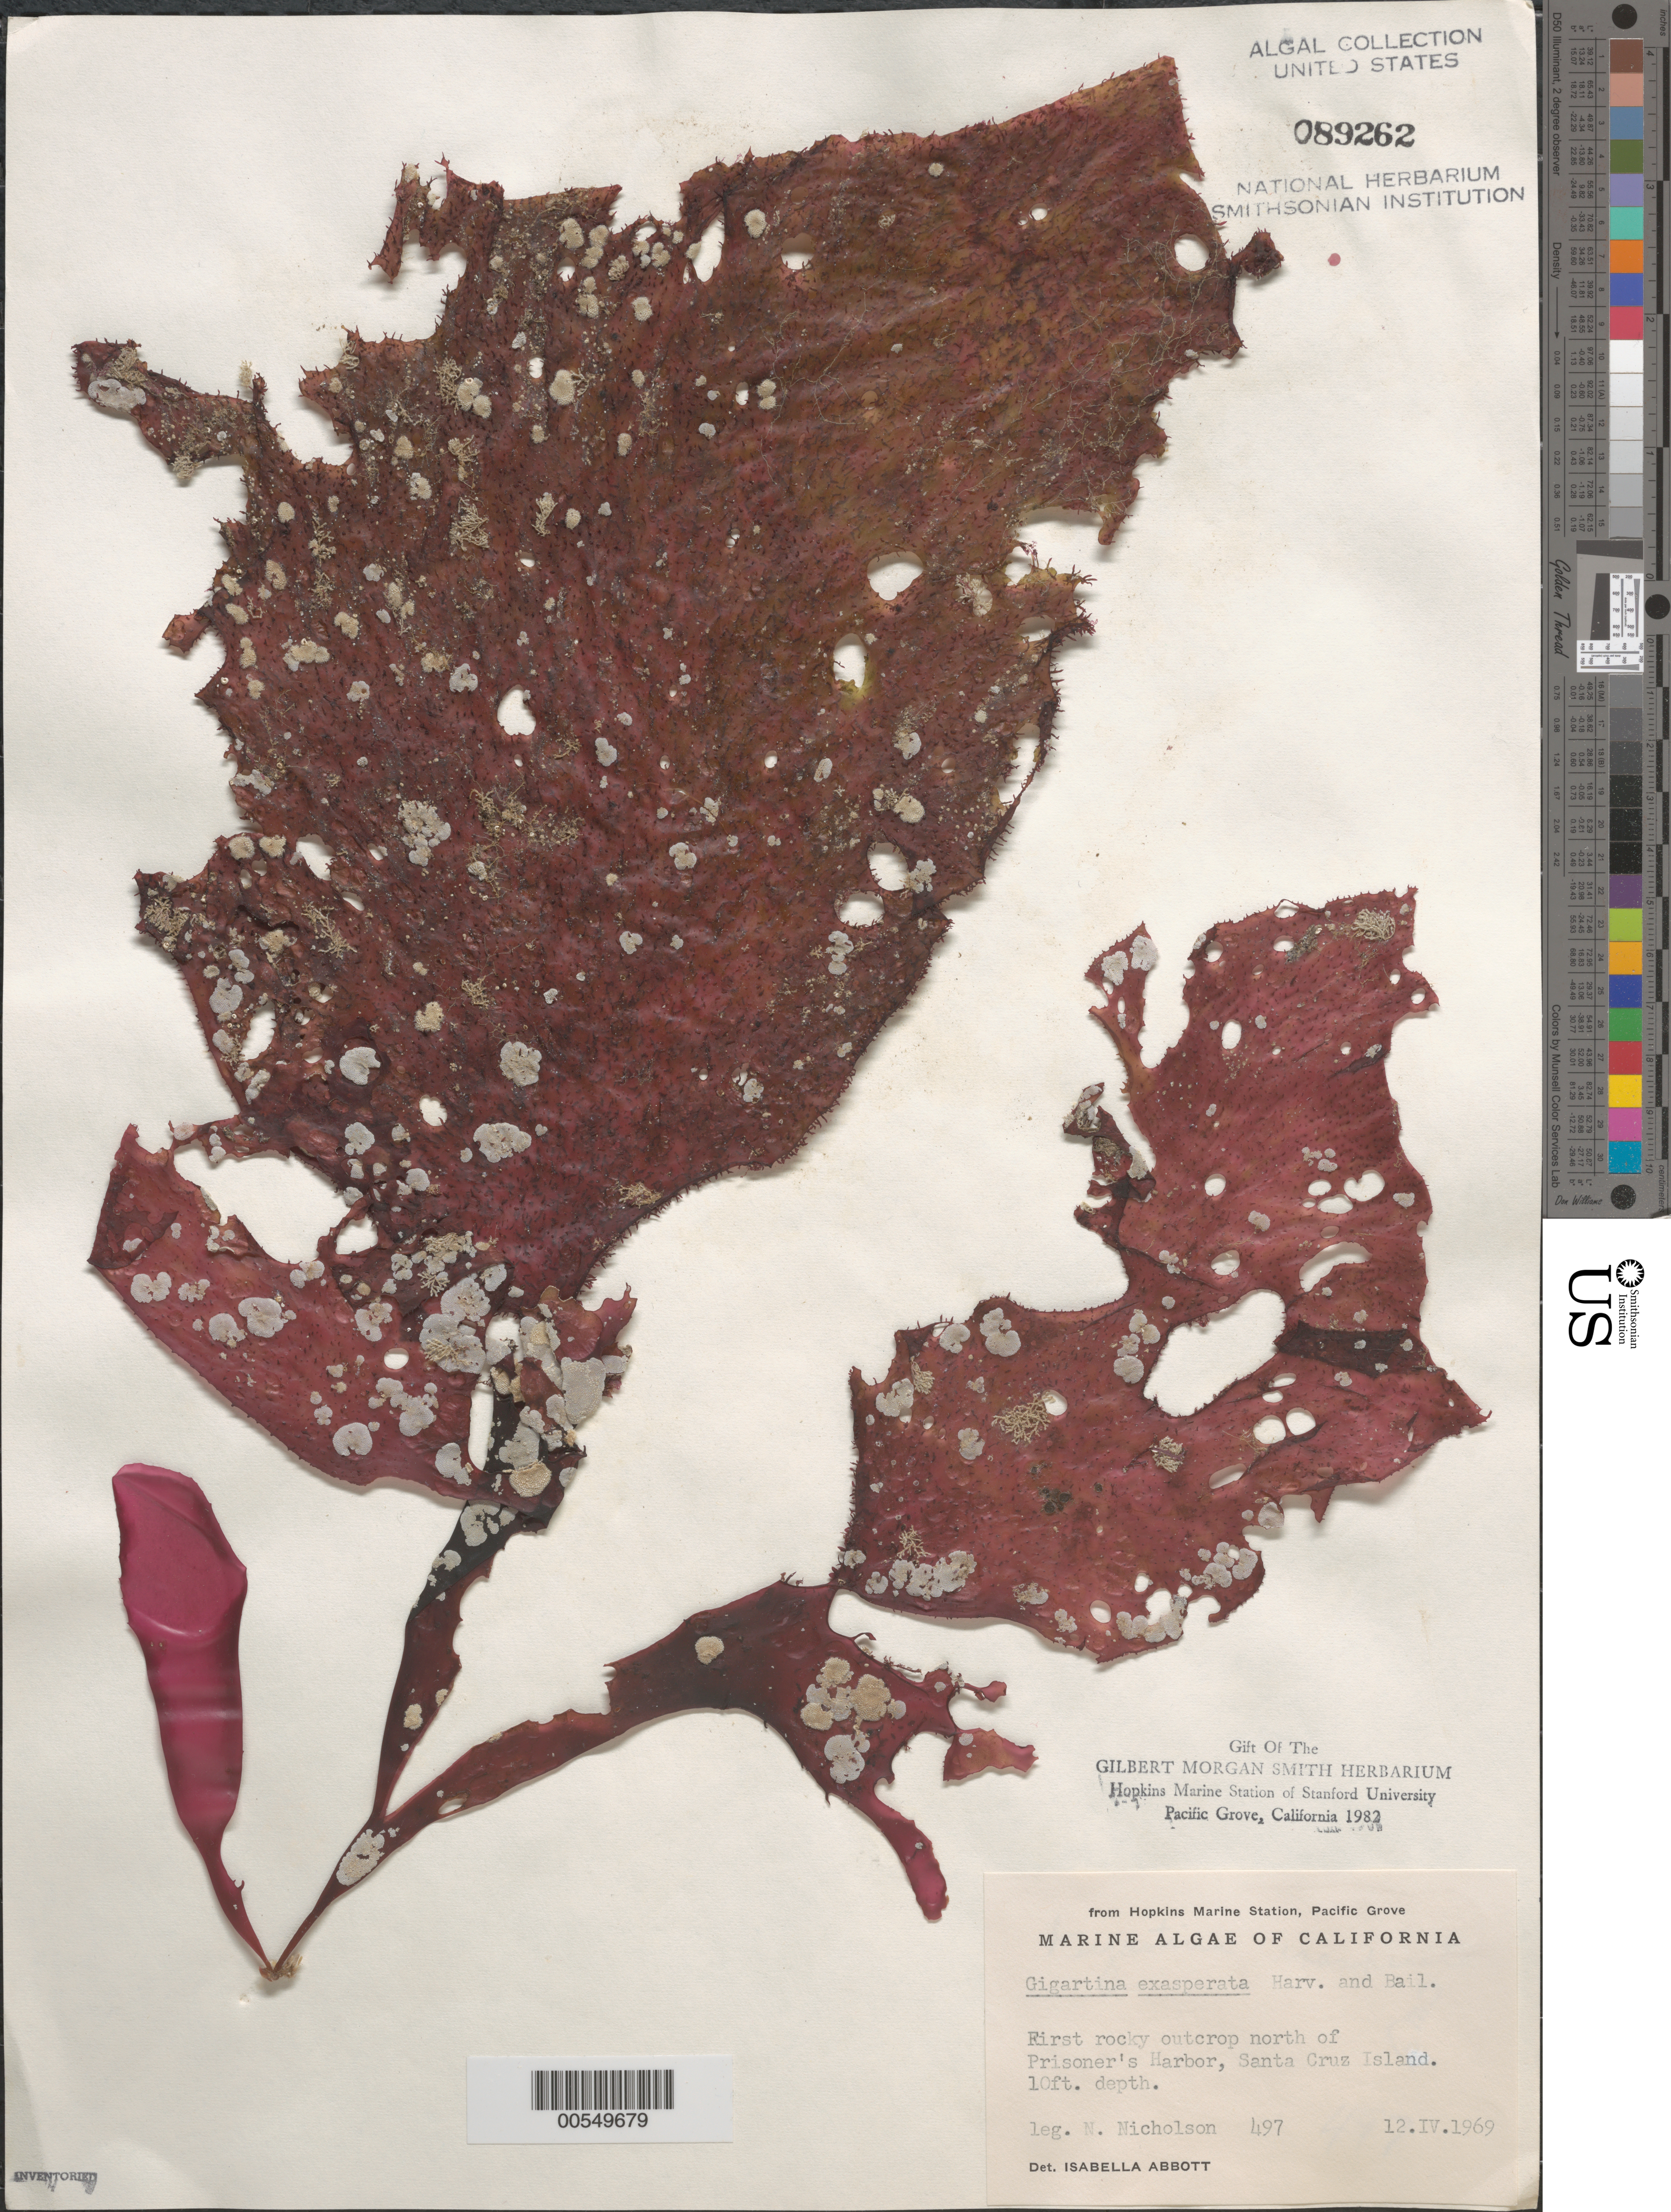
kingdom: Plantae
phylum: Rhodophyta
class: Florideophyceae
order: Gigartinales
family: Gigartinaceae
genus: Chondracanthus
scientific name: Chondracanthus exasperatus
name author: (Harv. & J. Bailey) J.R. Hughey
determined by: Algae name updating Project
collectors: N. Nicholson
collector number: Nln 497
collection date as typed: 12 Apr 1969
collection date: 1969-04-12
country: United States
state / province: California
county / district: Santa Barbara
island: Santa Cruz Island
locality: North of Prisoner's Harbor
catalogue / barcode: US 89262